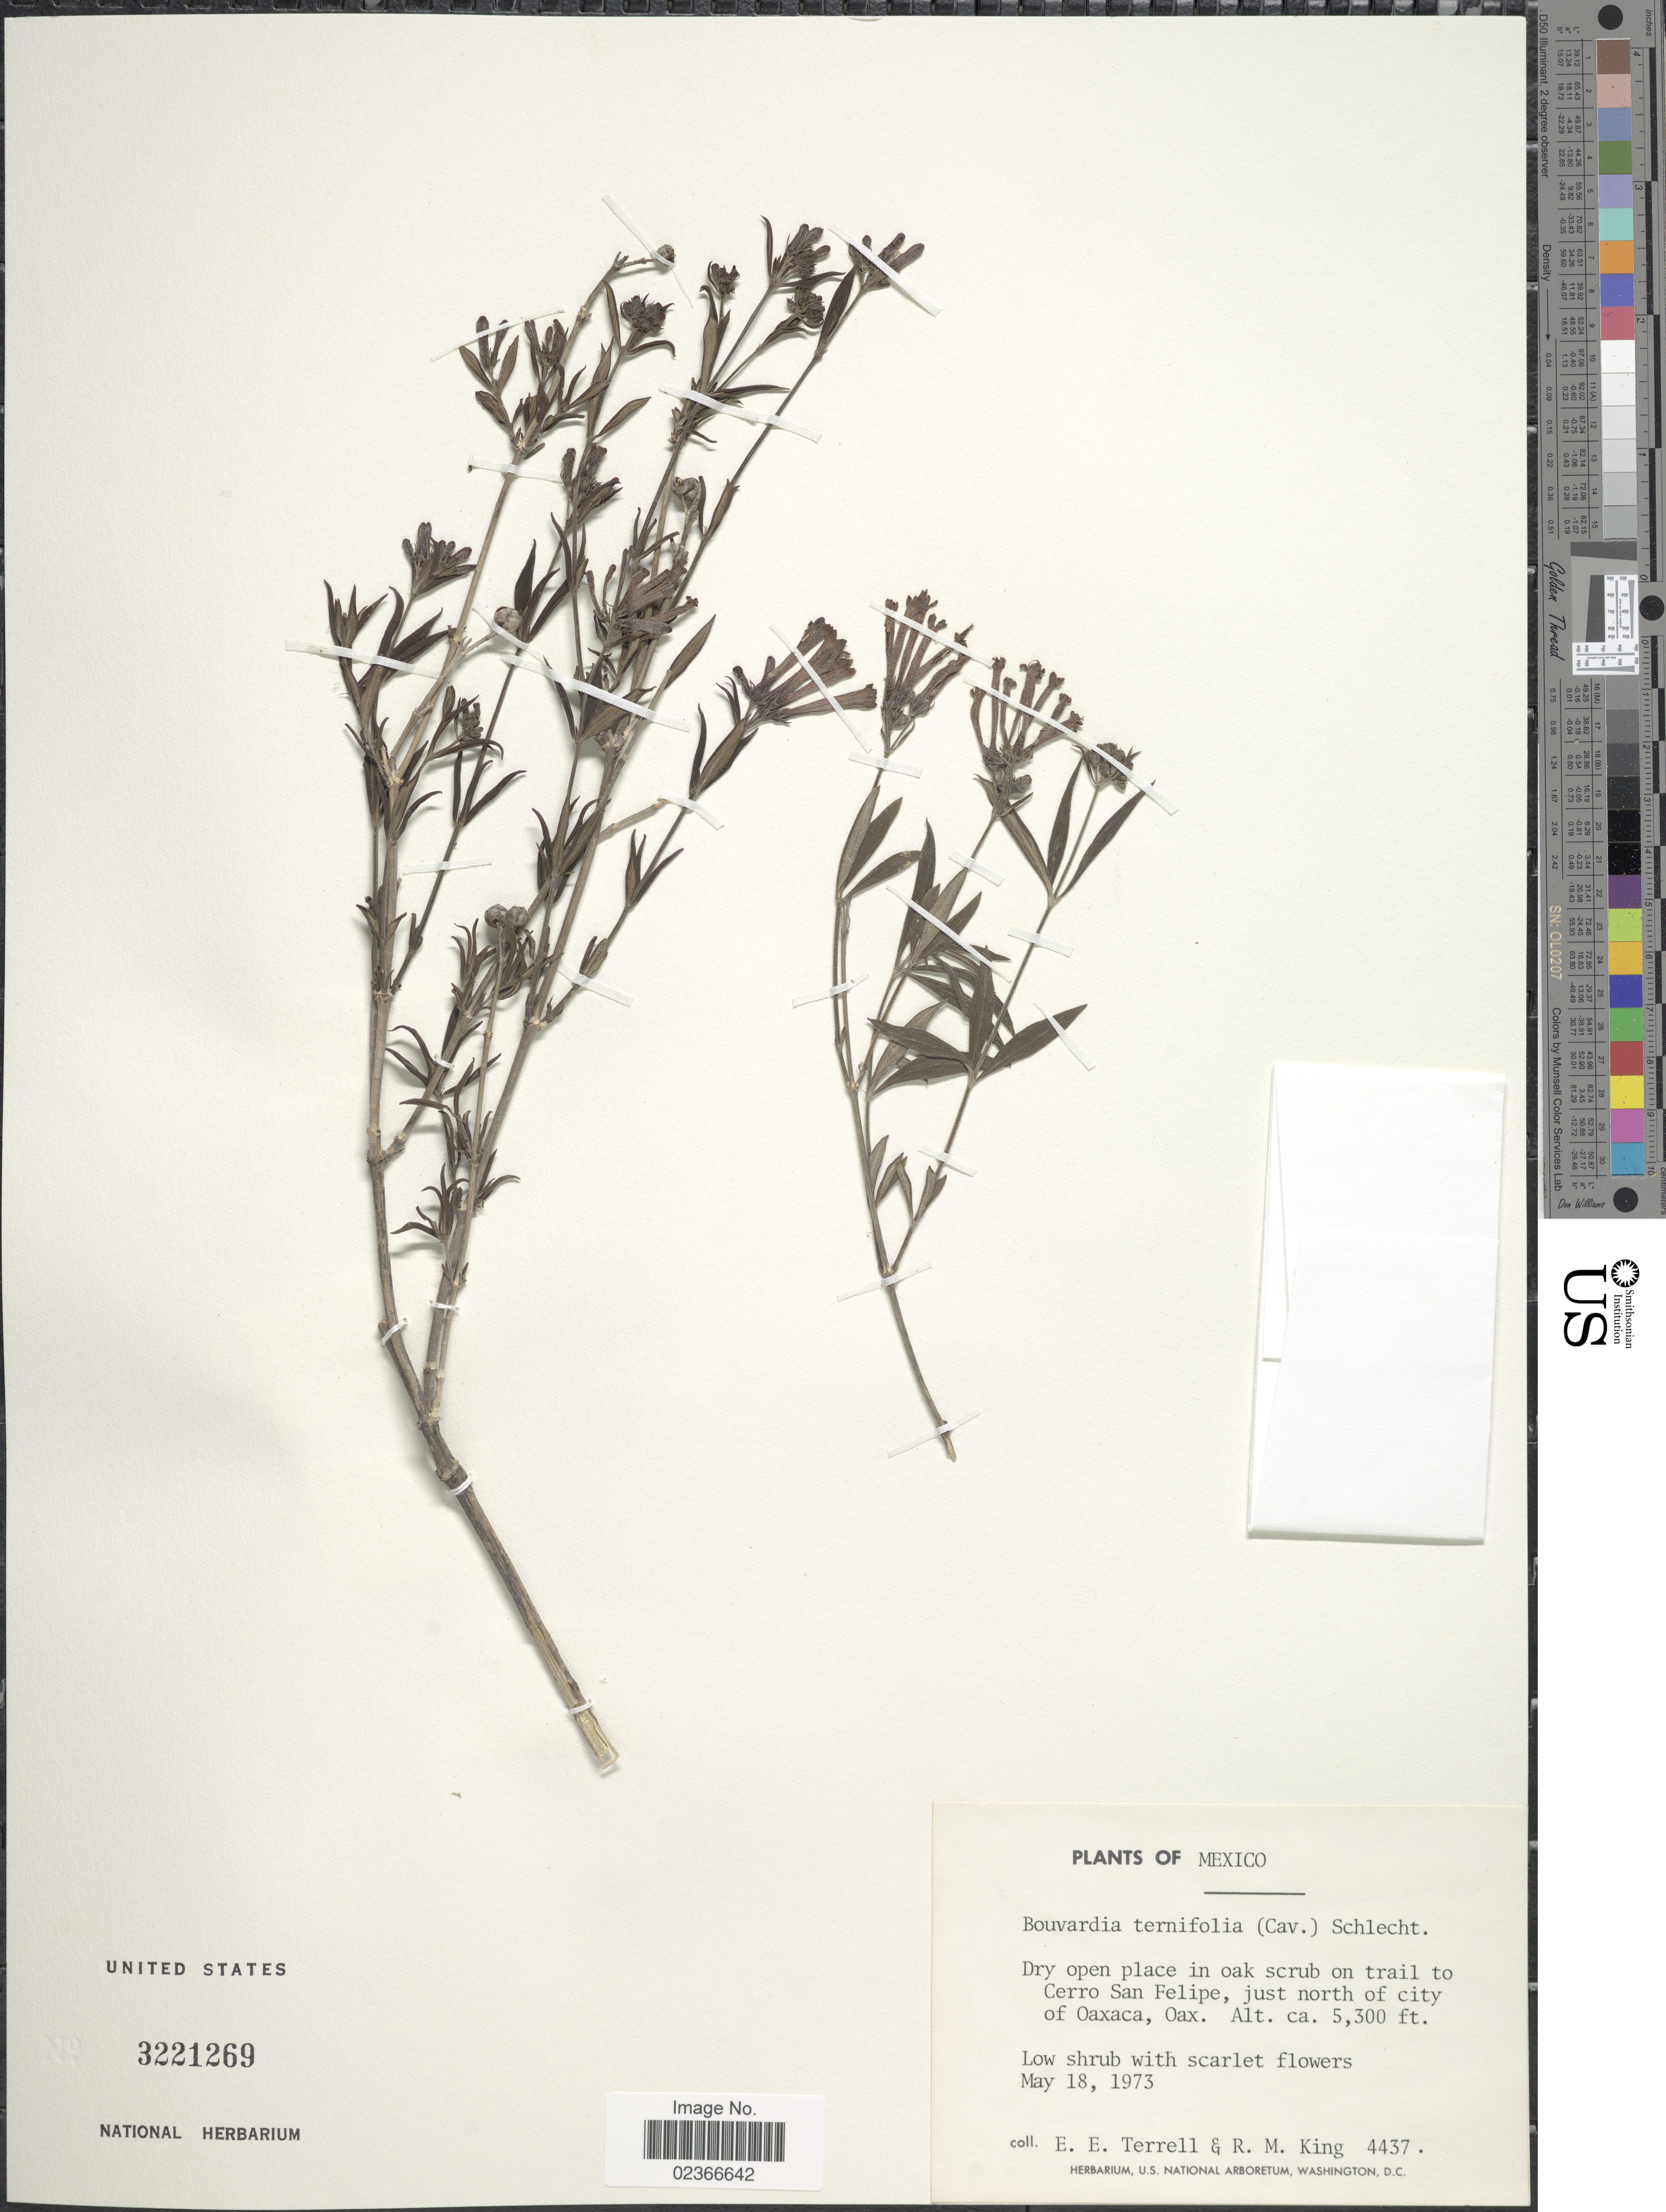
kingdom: Plantae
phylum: Tracheophyta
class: Magnoliopsida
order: Gentianales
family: Rubiaceae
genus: Bouvardia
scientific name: Bouvardia ternifolia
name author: (Cav.) Schltdl.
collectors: E. E. Terrell & R. M. King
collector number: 4437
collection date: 1973-05-18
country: Mexico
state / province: Oaxaca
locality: Dry open place in oak scrub on trail to Cerro San Felipe, just north of city of Oaxaca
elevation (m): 1615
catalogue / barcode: US 3221269